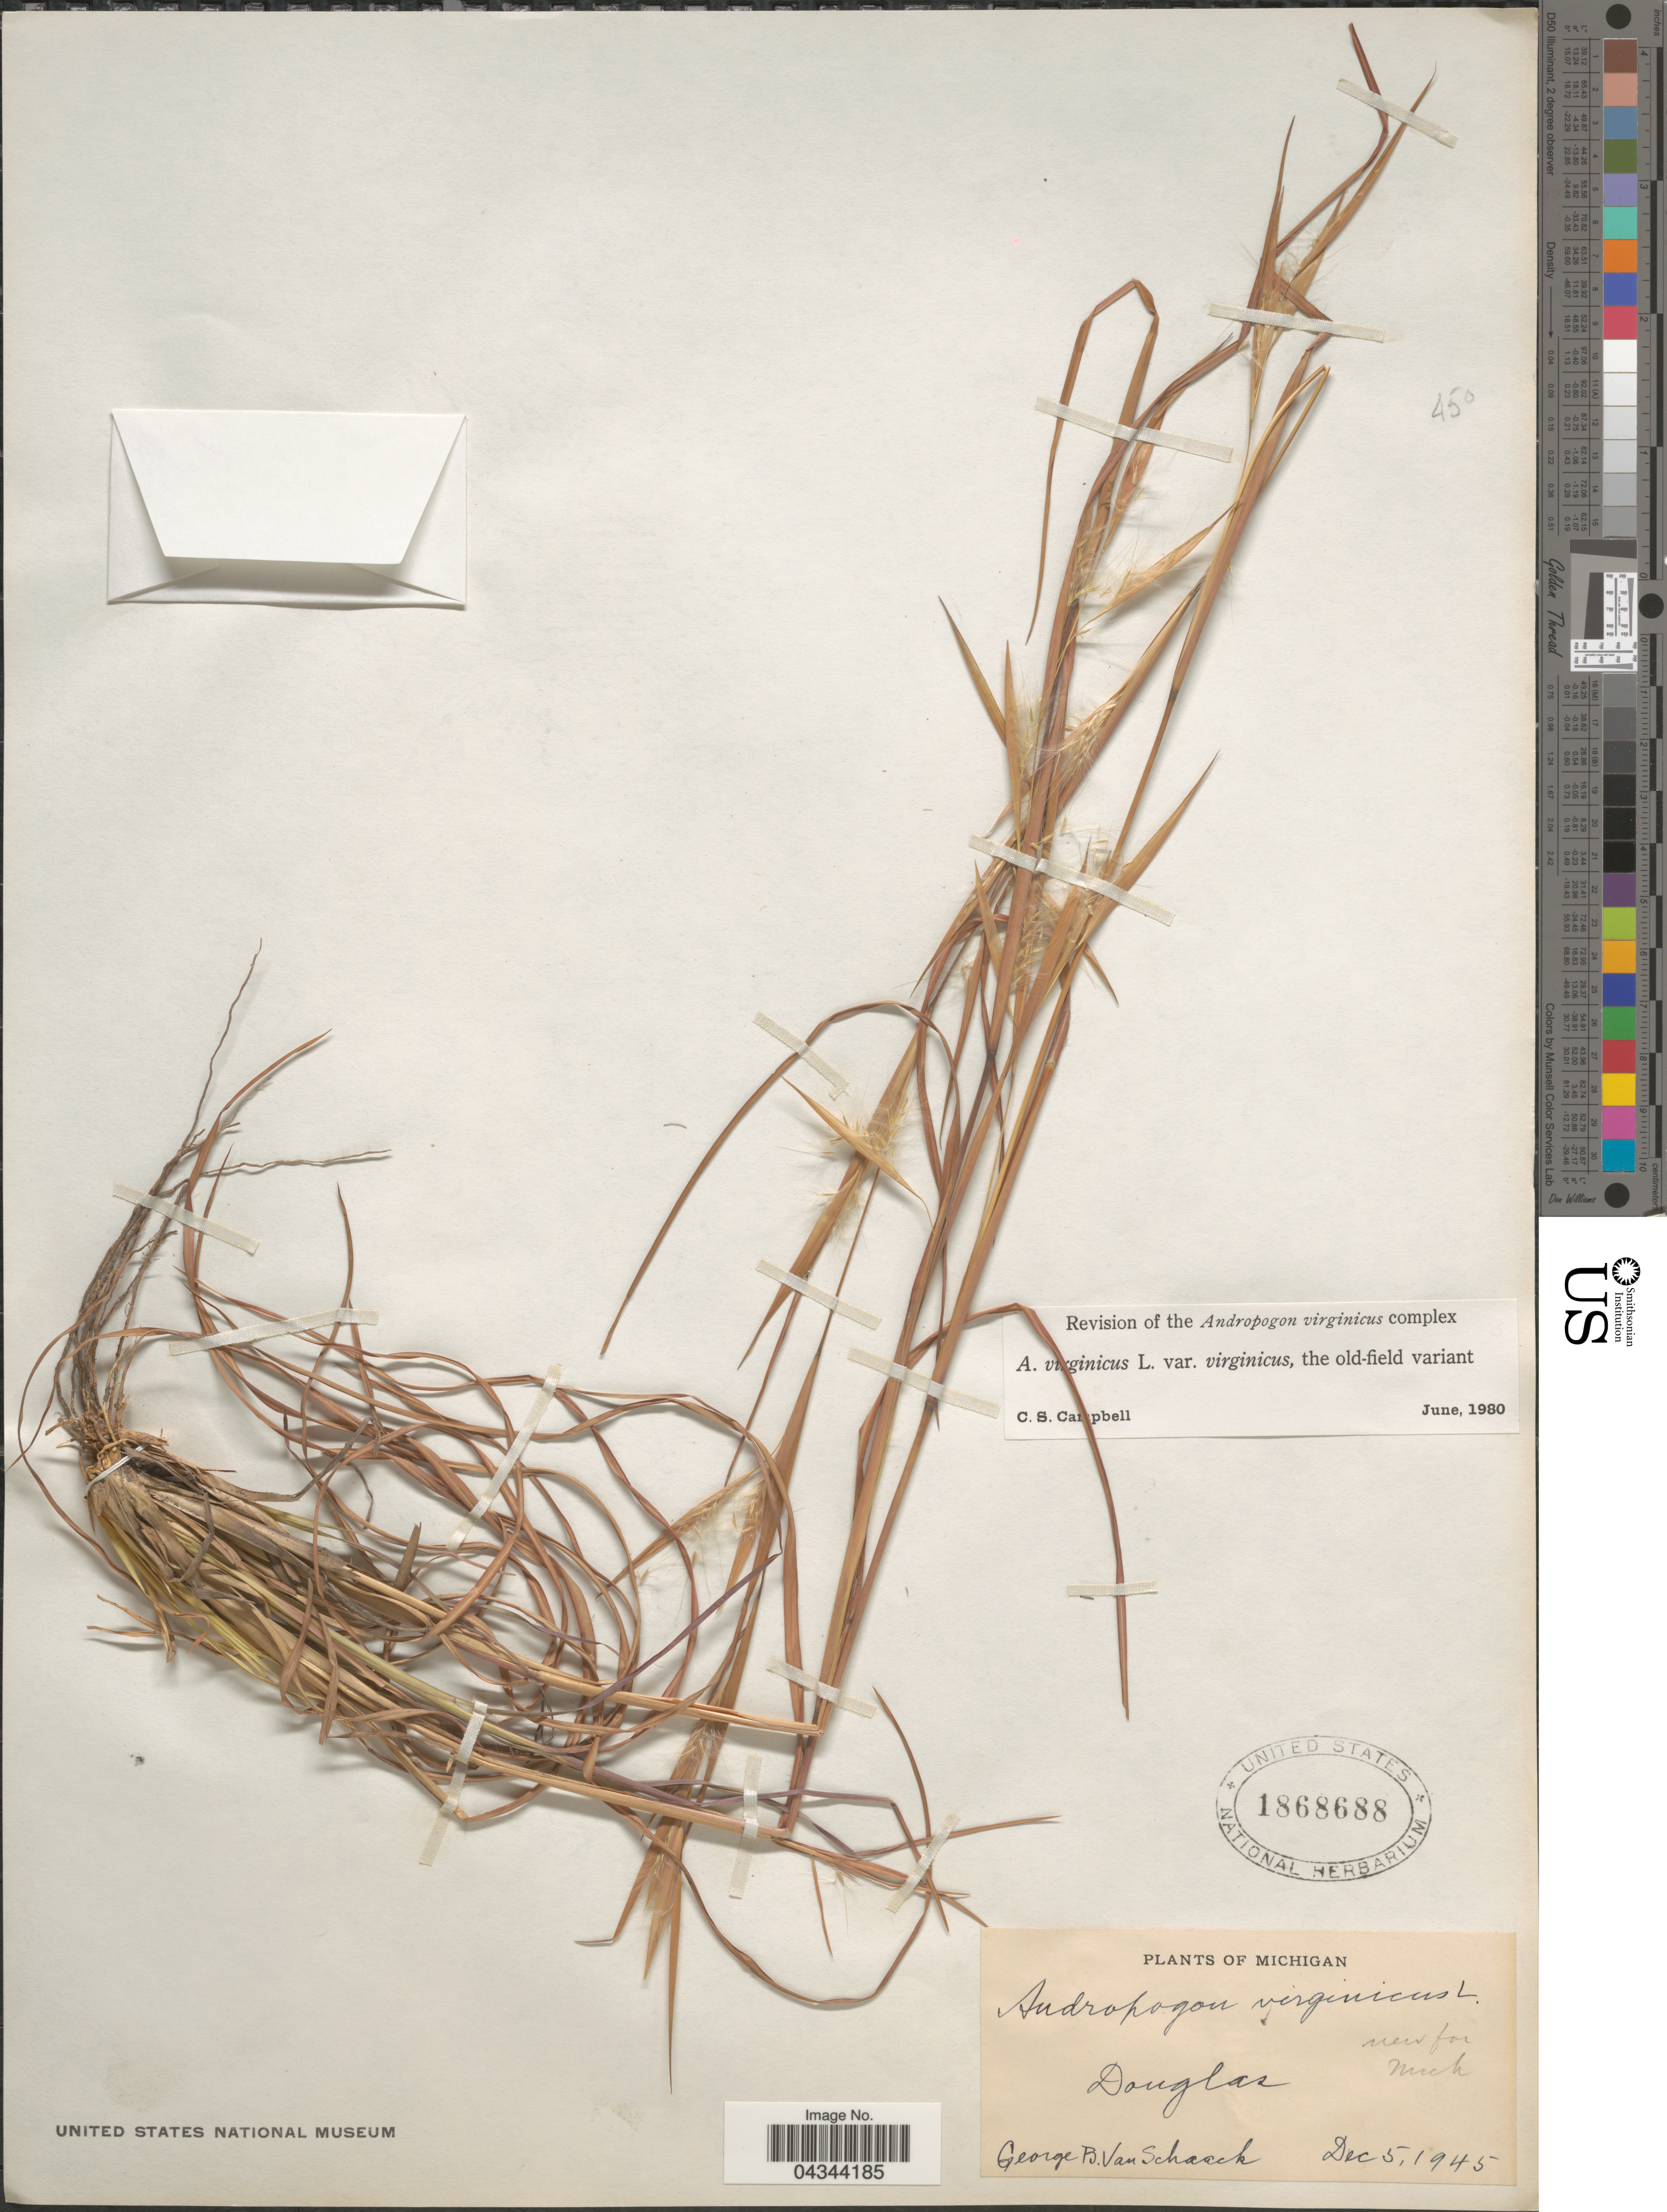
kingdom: Plantae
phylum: Tracheophyta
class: Liliopsida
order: Poales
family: Poaceae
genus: Andropogon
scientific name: Andropogon virginicus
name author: L.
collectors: G. Van Schaack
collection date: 1945-12-05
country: United States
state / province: Michigan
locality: Douglas.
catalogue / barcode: US 1868688